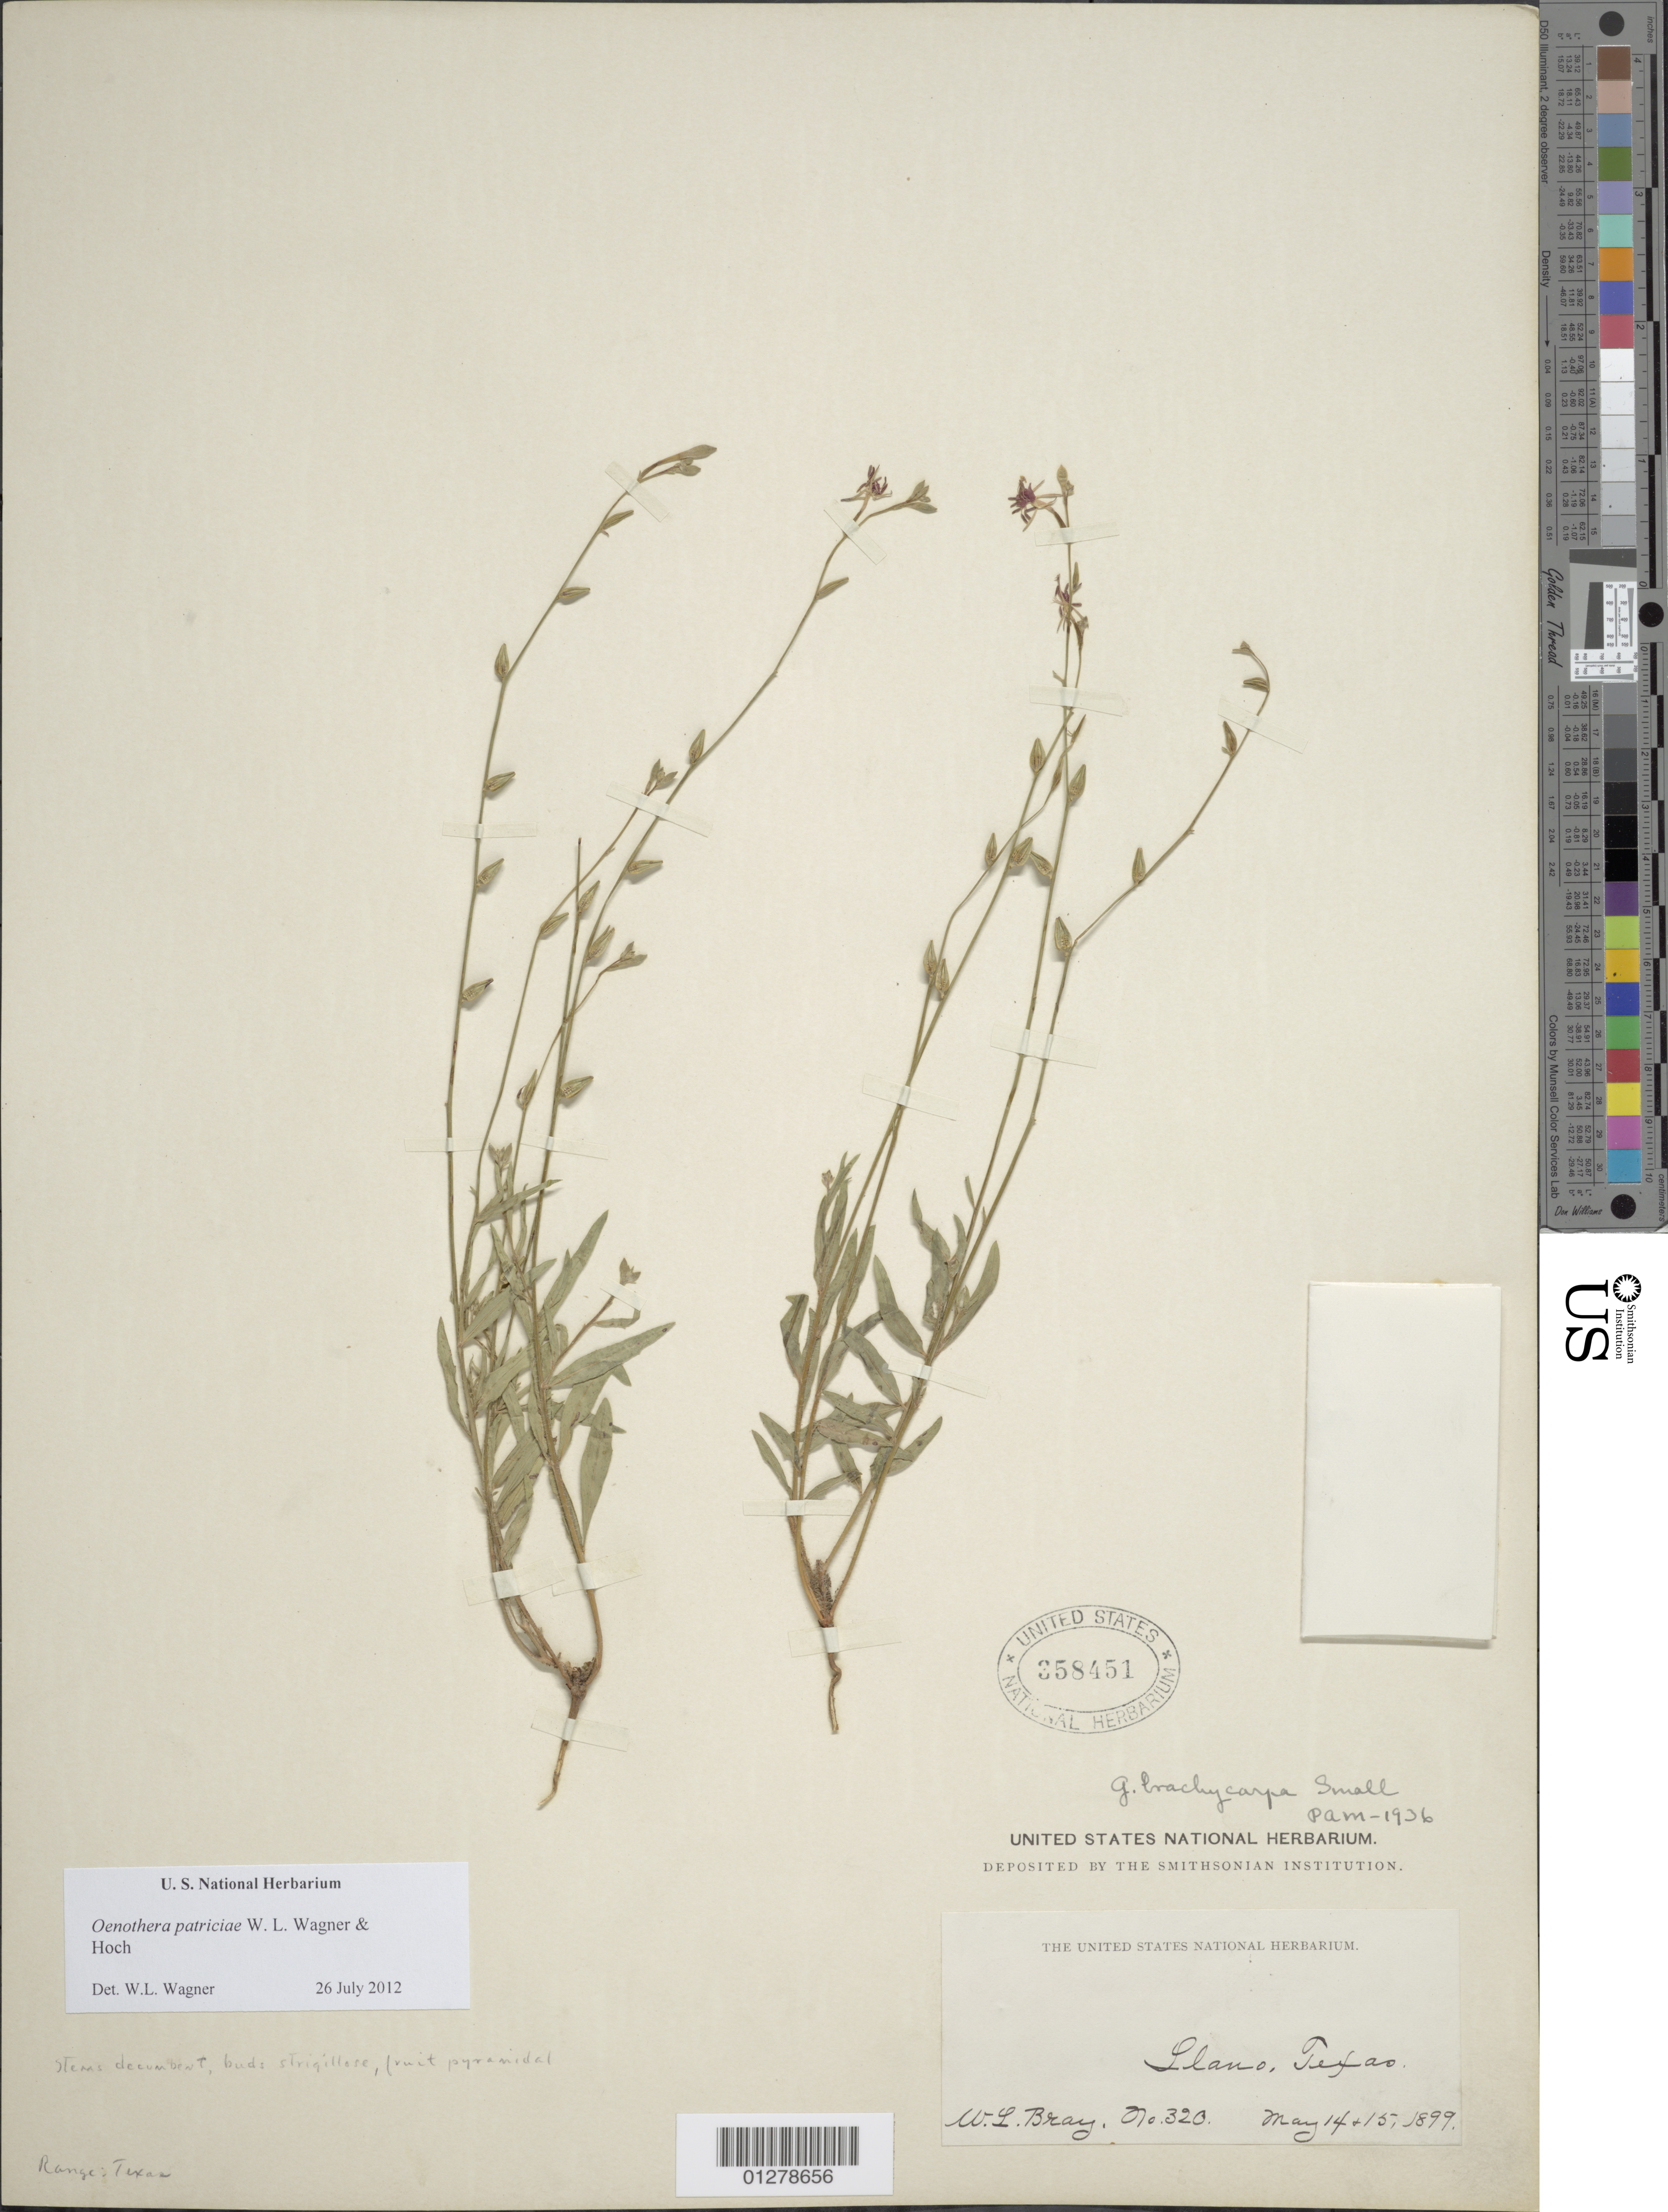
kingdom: Plantae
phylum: Tracheophyta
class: Magnoliopsida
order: Myrtales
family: Onagraceae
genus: Oenothera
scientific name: Oenothera patriciae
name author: W.L. Wagner & Hoch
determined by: Wagner, W. L., (BOT), Smithsonian Institution - National Museum of Natural History (UNITED STATES)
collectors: W. L. Bray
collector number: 320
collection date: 1899-05-14,1899-05-15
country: United States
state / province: Texas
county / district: Llano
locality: Llano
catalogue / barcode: US 358451